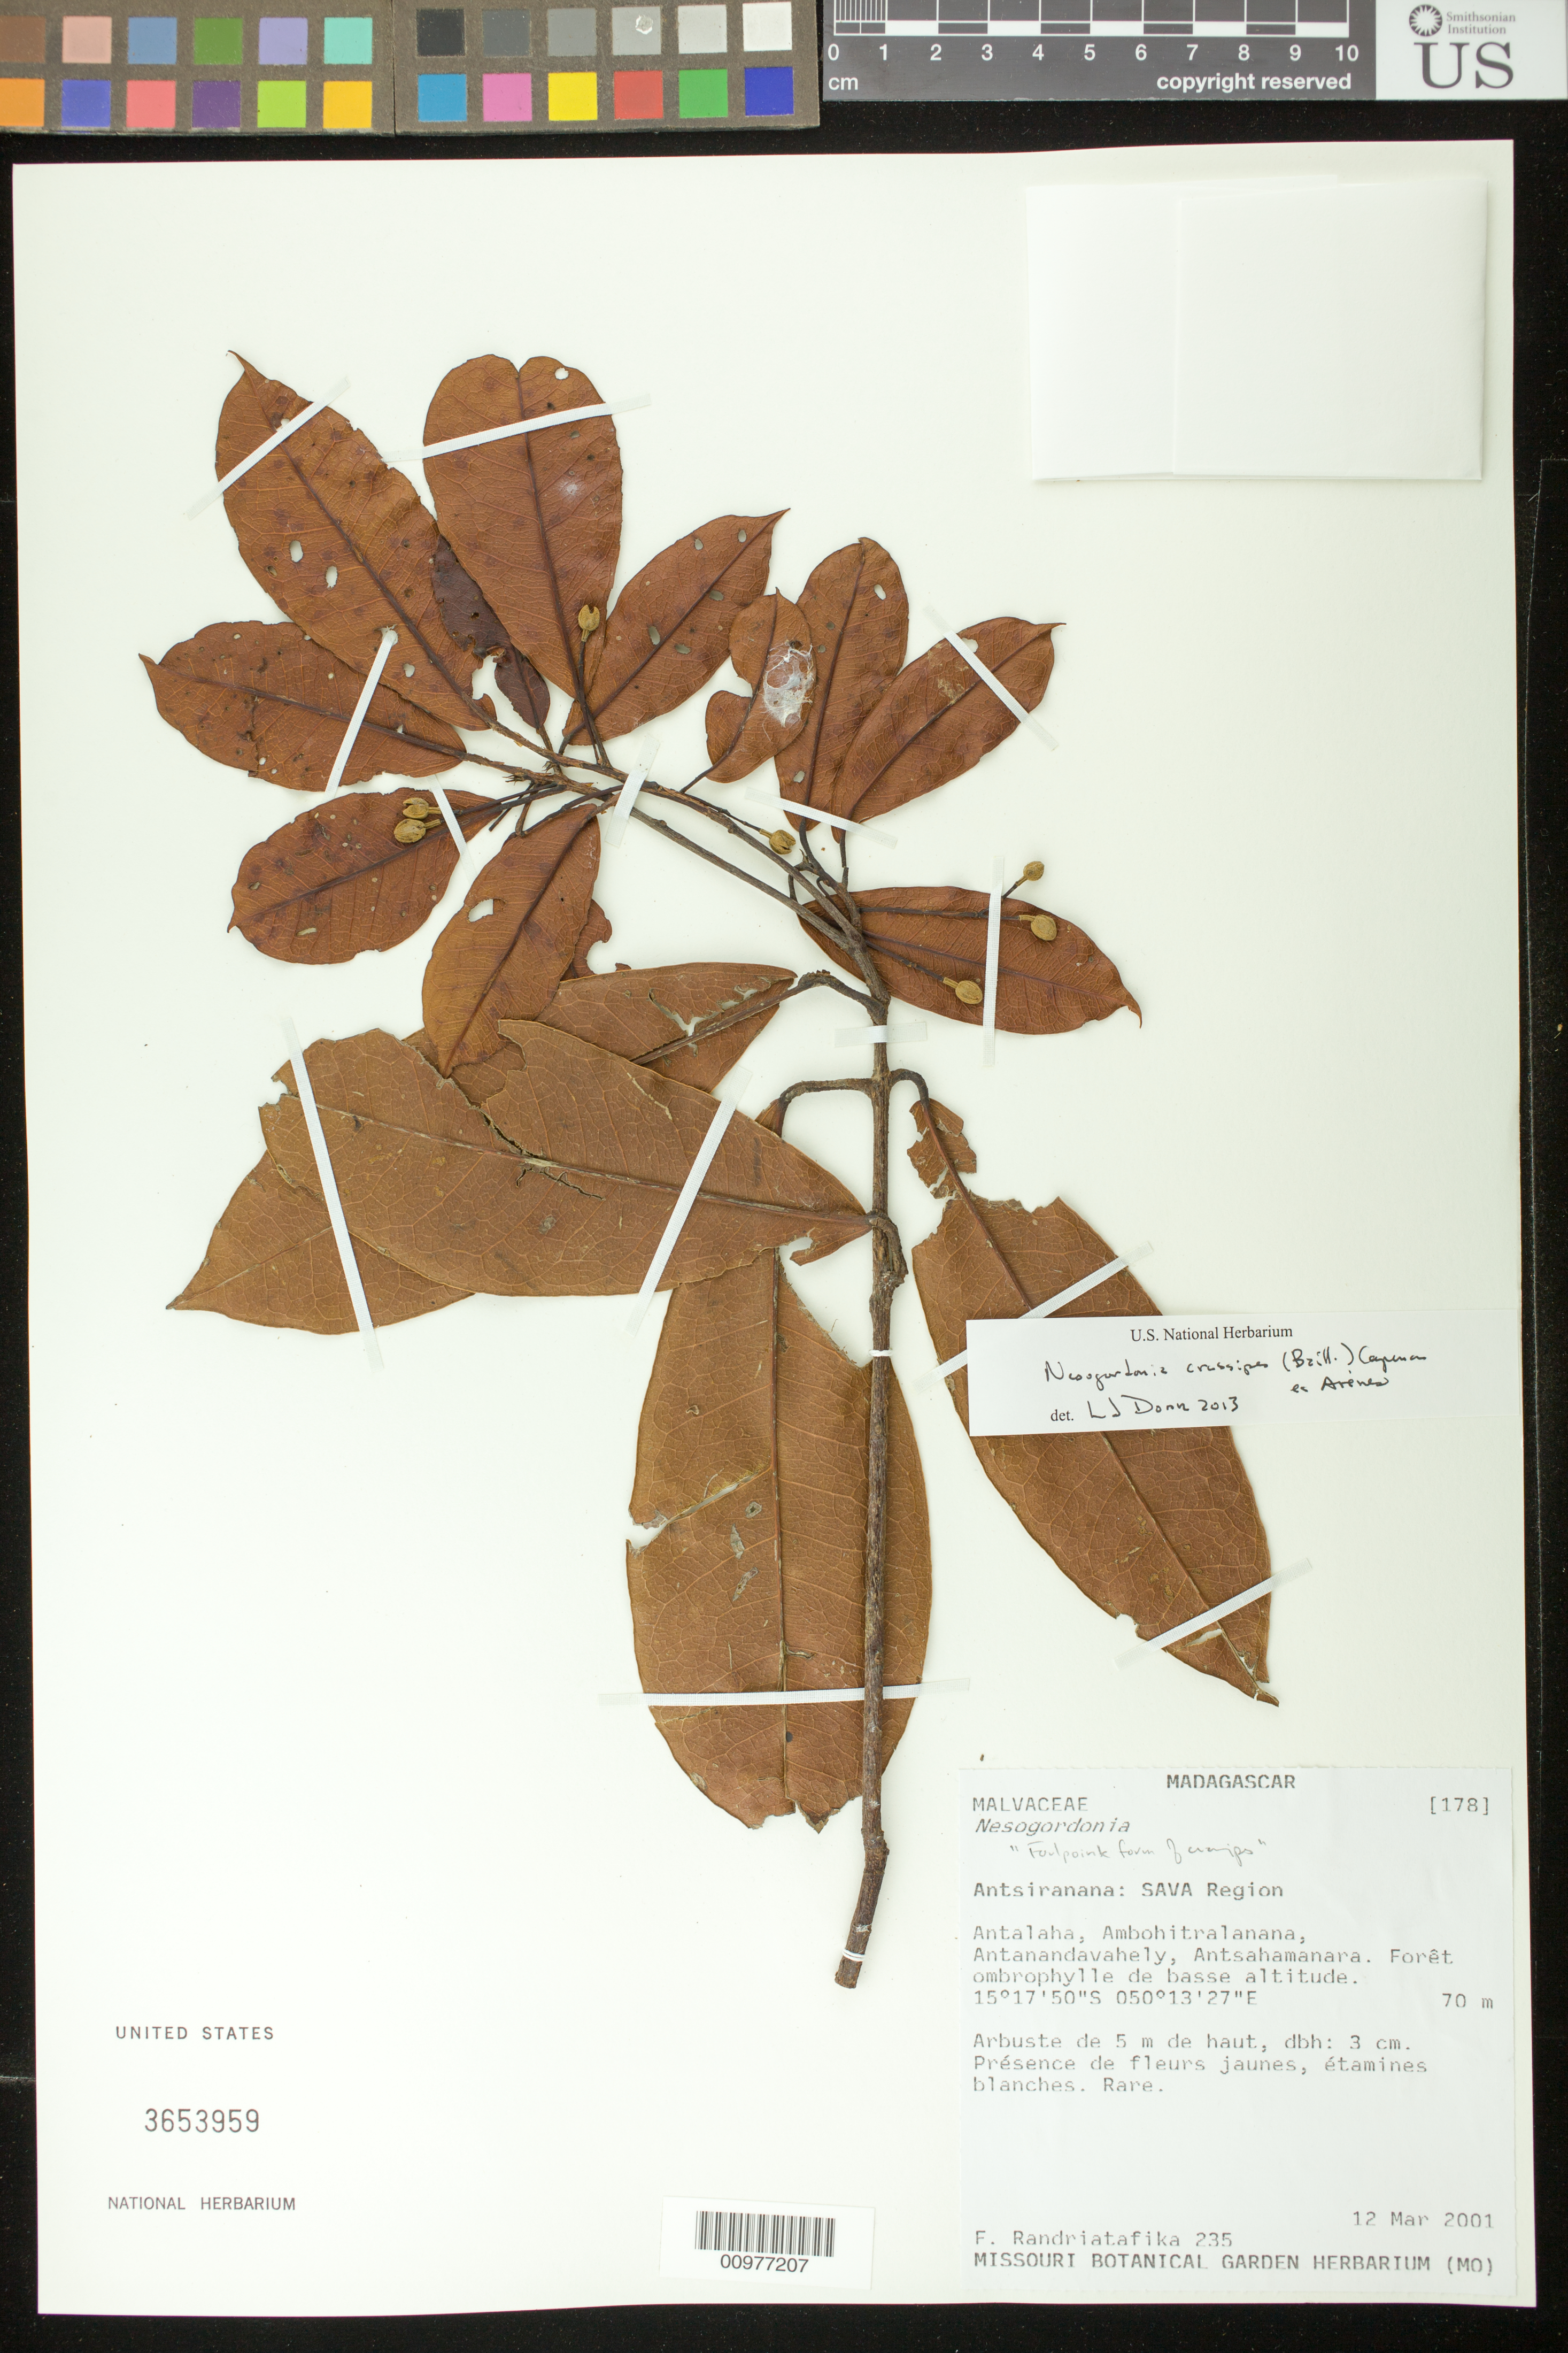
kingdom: Plantae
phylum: Tracheophyta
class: Magnoliopsida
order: Malvales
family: Malvaceae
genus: Nesogordonia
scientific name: Nesogordonia crassipes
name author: (Baill.) Capuron ex Arènes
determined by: Dorr, L. J., (BOT), Smithsonian Institution - National Museum of Natural History (UNITED STATES)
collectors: F. Randriatafika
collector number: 235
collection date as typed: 12 mar 2001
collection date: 2001-03-12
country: Madagascar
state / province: Sava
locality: Antalaha, Ambohitralanana, Antanandavahely, Antsahamanara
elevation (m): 70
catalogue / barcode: US 3653959